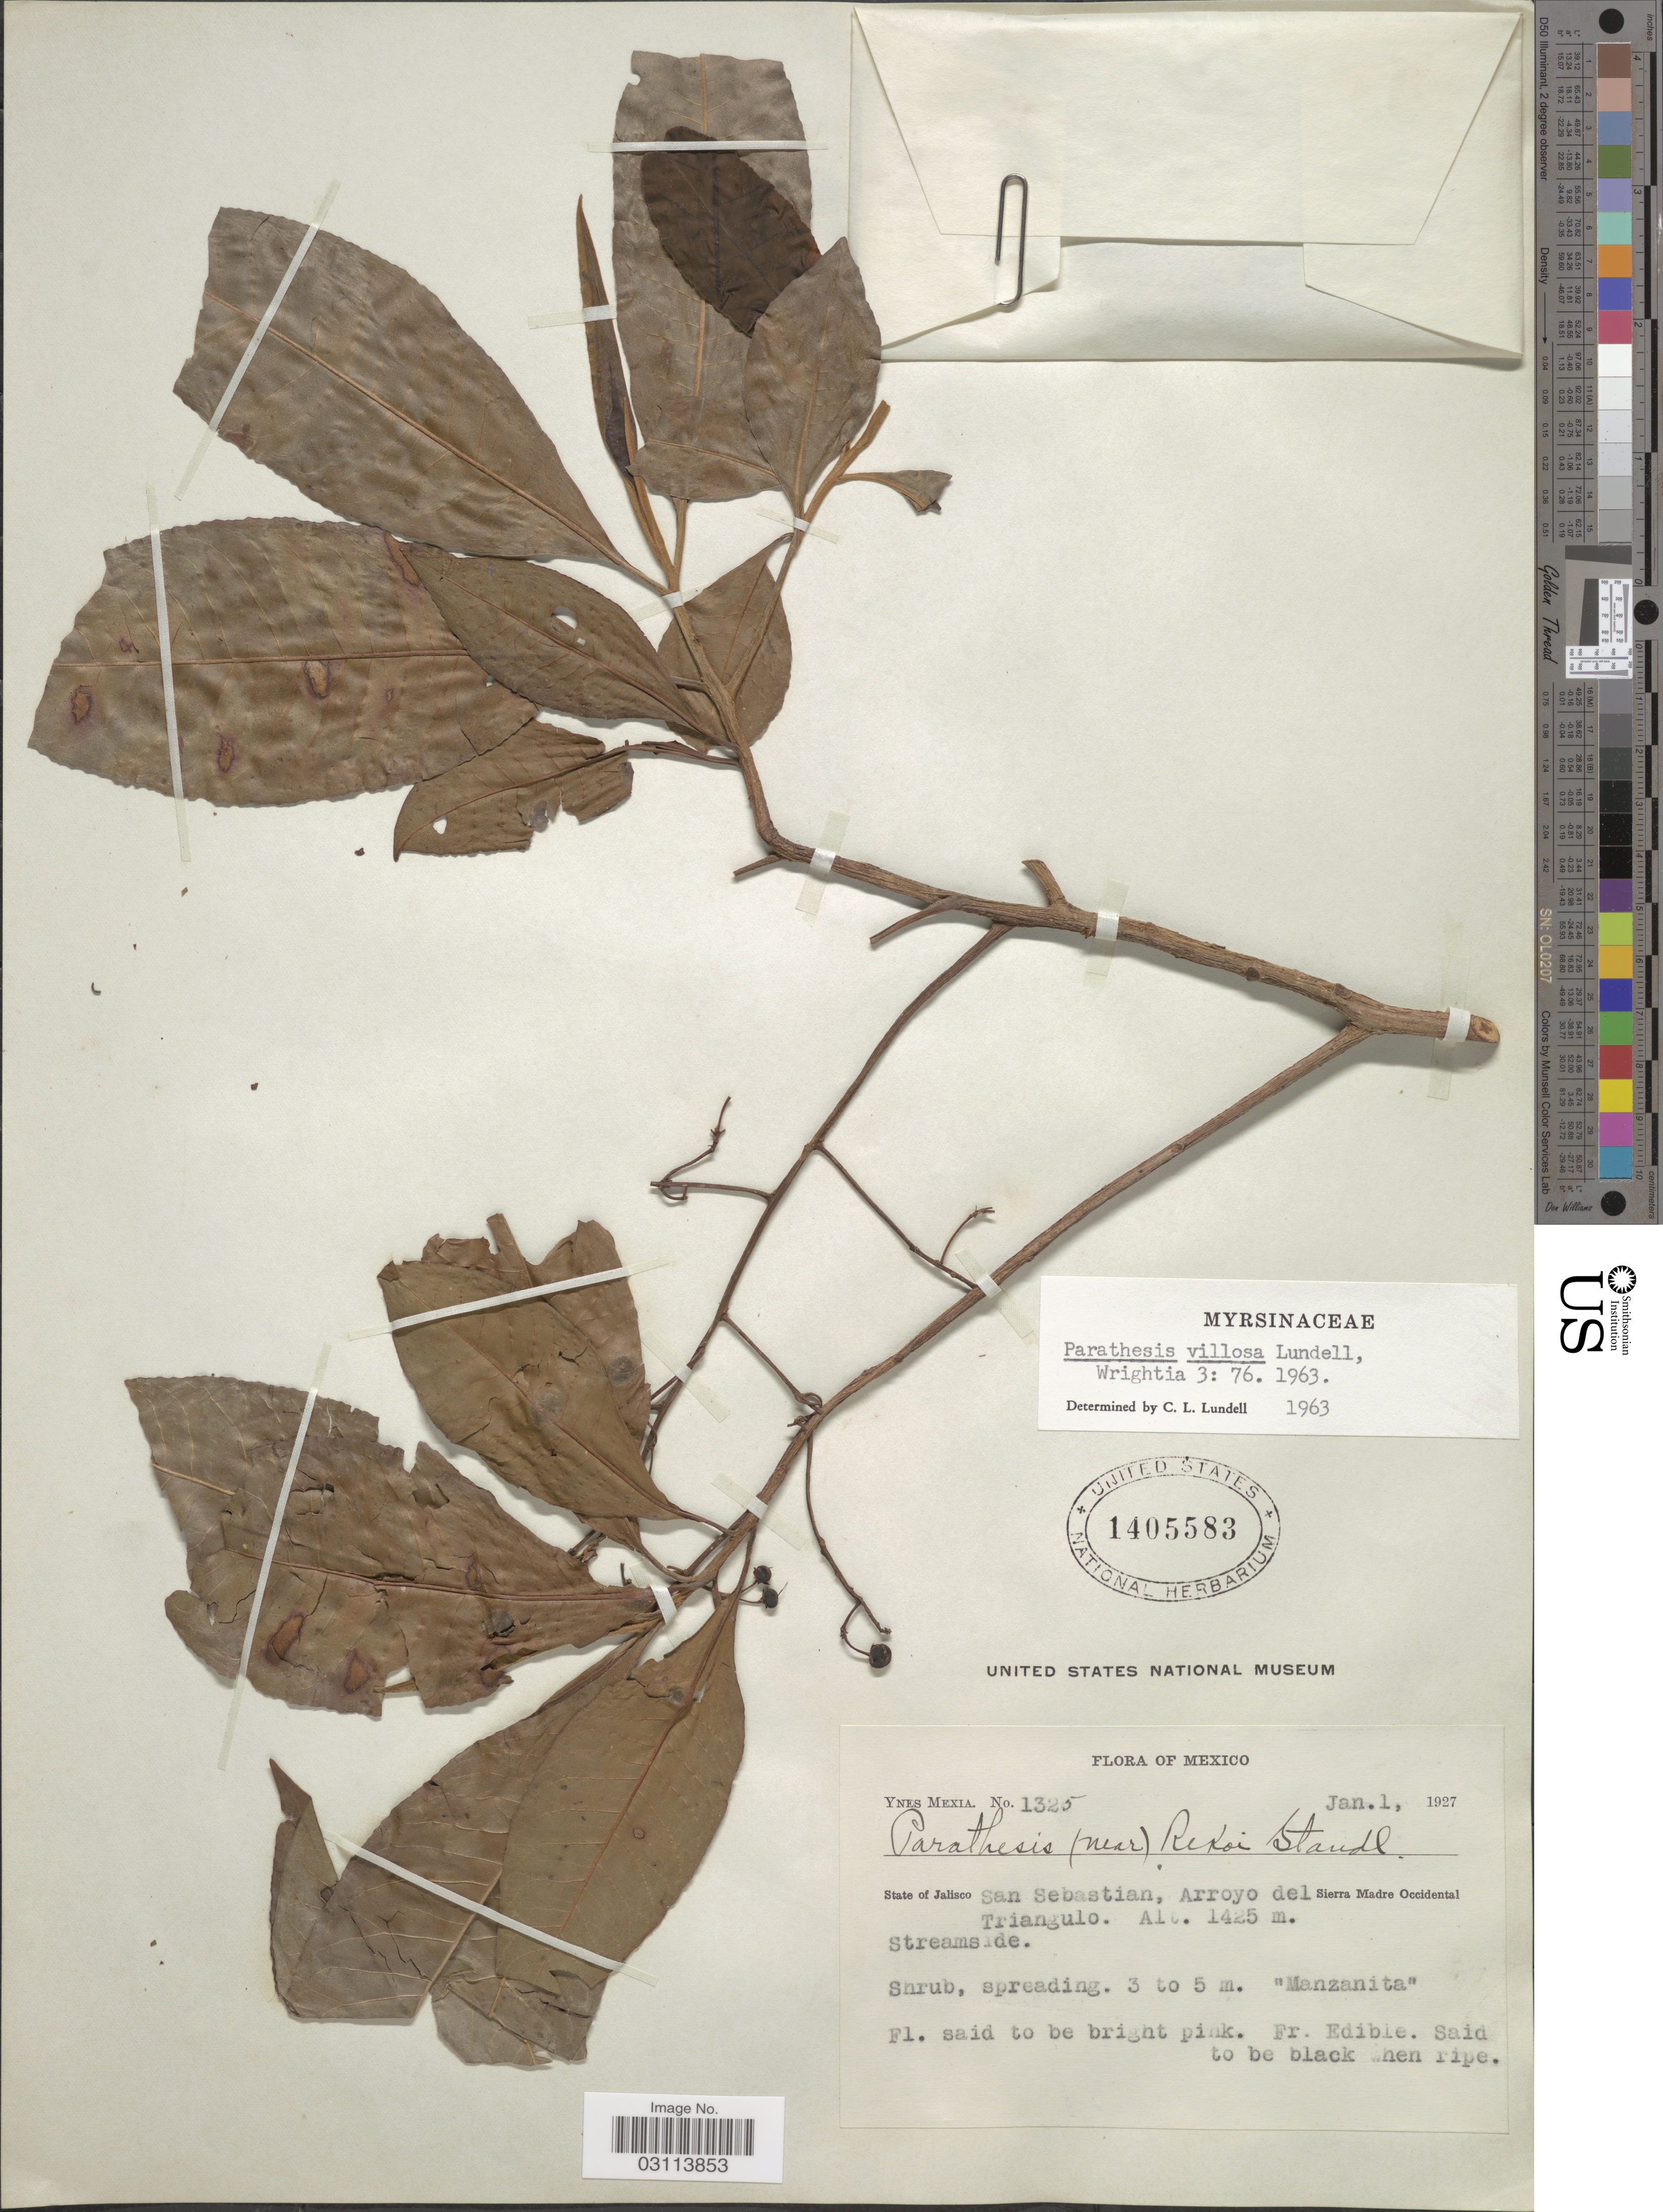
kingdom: Plantae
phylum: Tracheophyta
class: Magnoliopsida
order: Ericales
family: Primulaceae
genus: Parathesis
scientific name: Parathesis villosa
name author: Lundell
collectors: Y. Mexia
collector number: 1325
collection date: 1927-01-01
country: Mexico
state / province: Jalisco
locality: San Sebastian, Arroyo del Triangulo. Sierra Madre Occidental.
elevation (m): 1425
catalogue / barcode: US 1405583